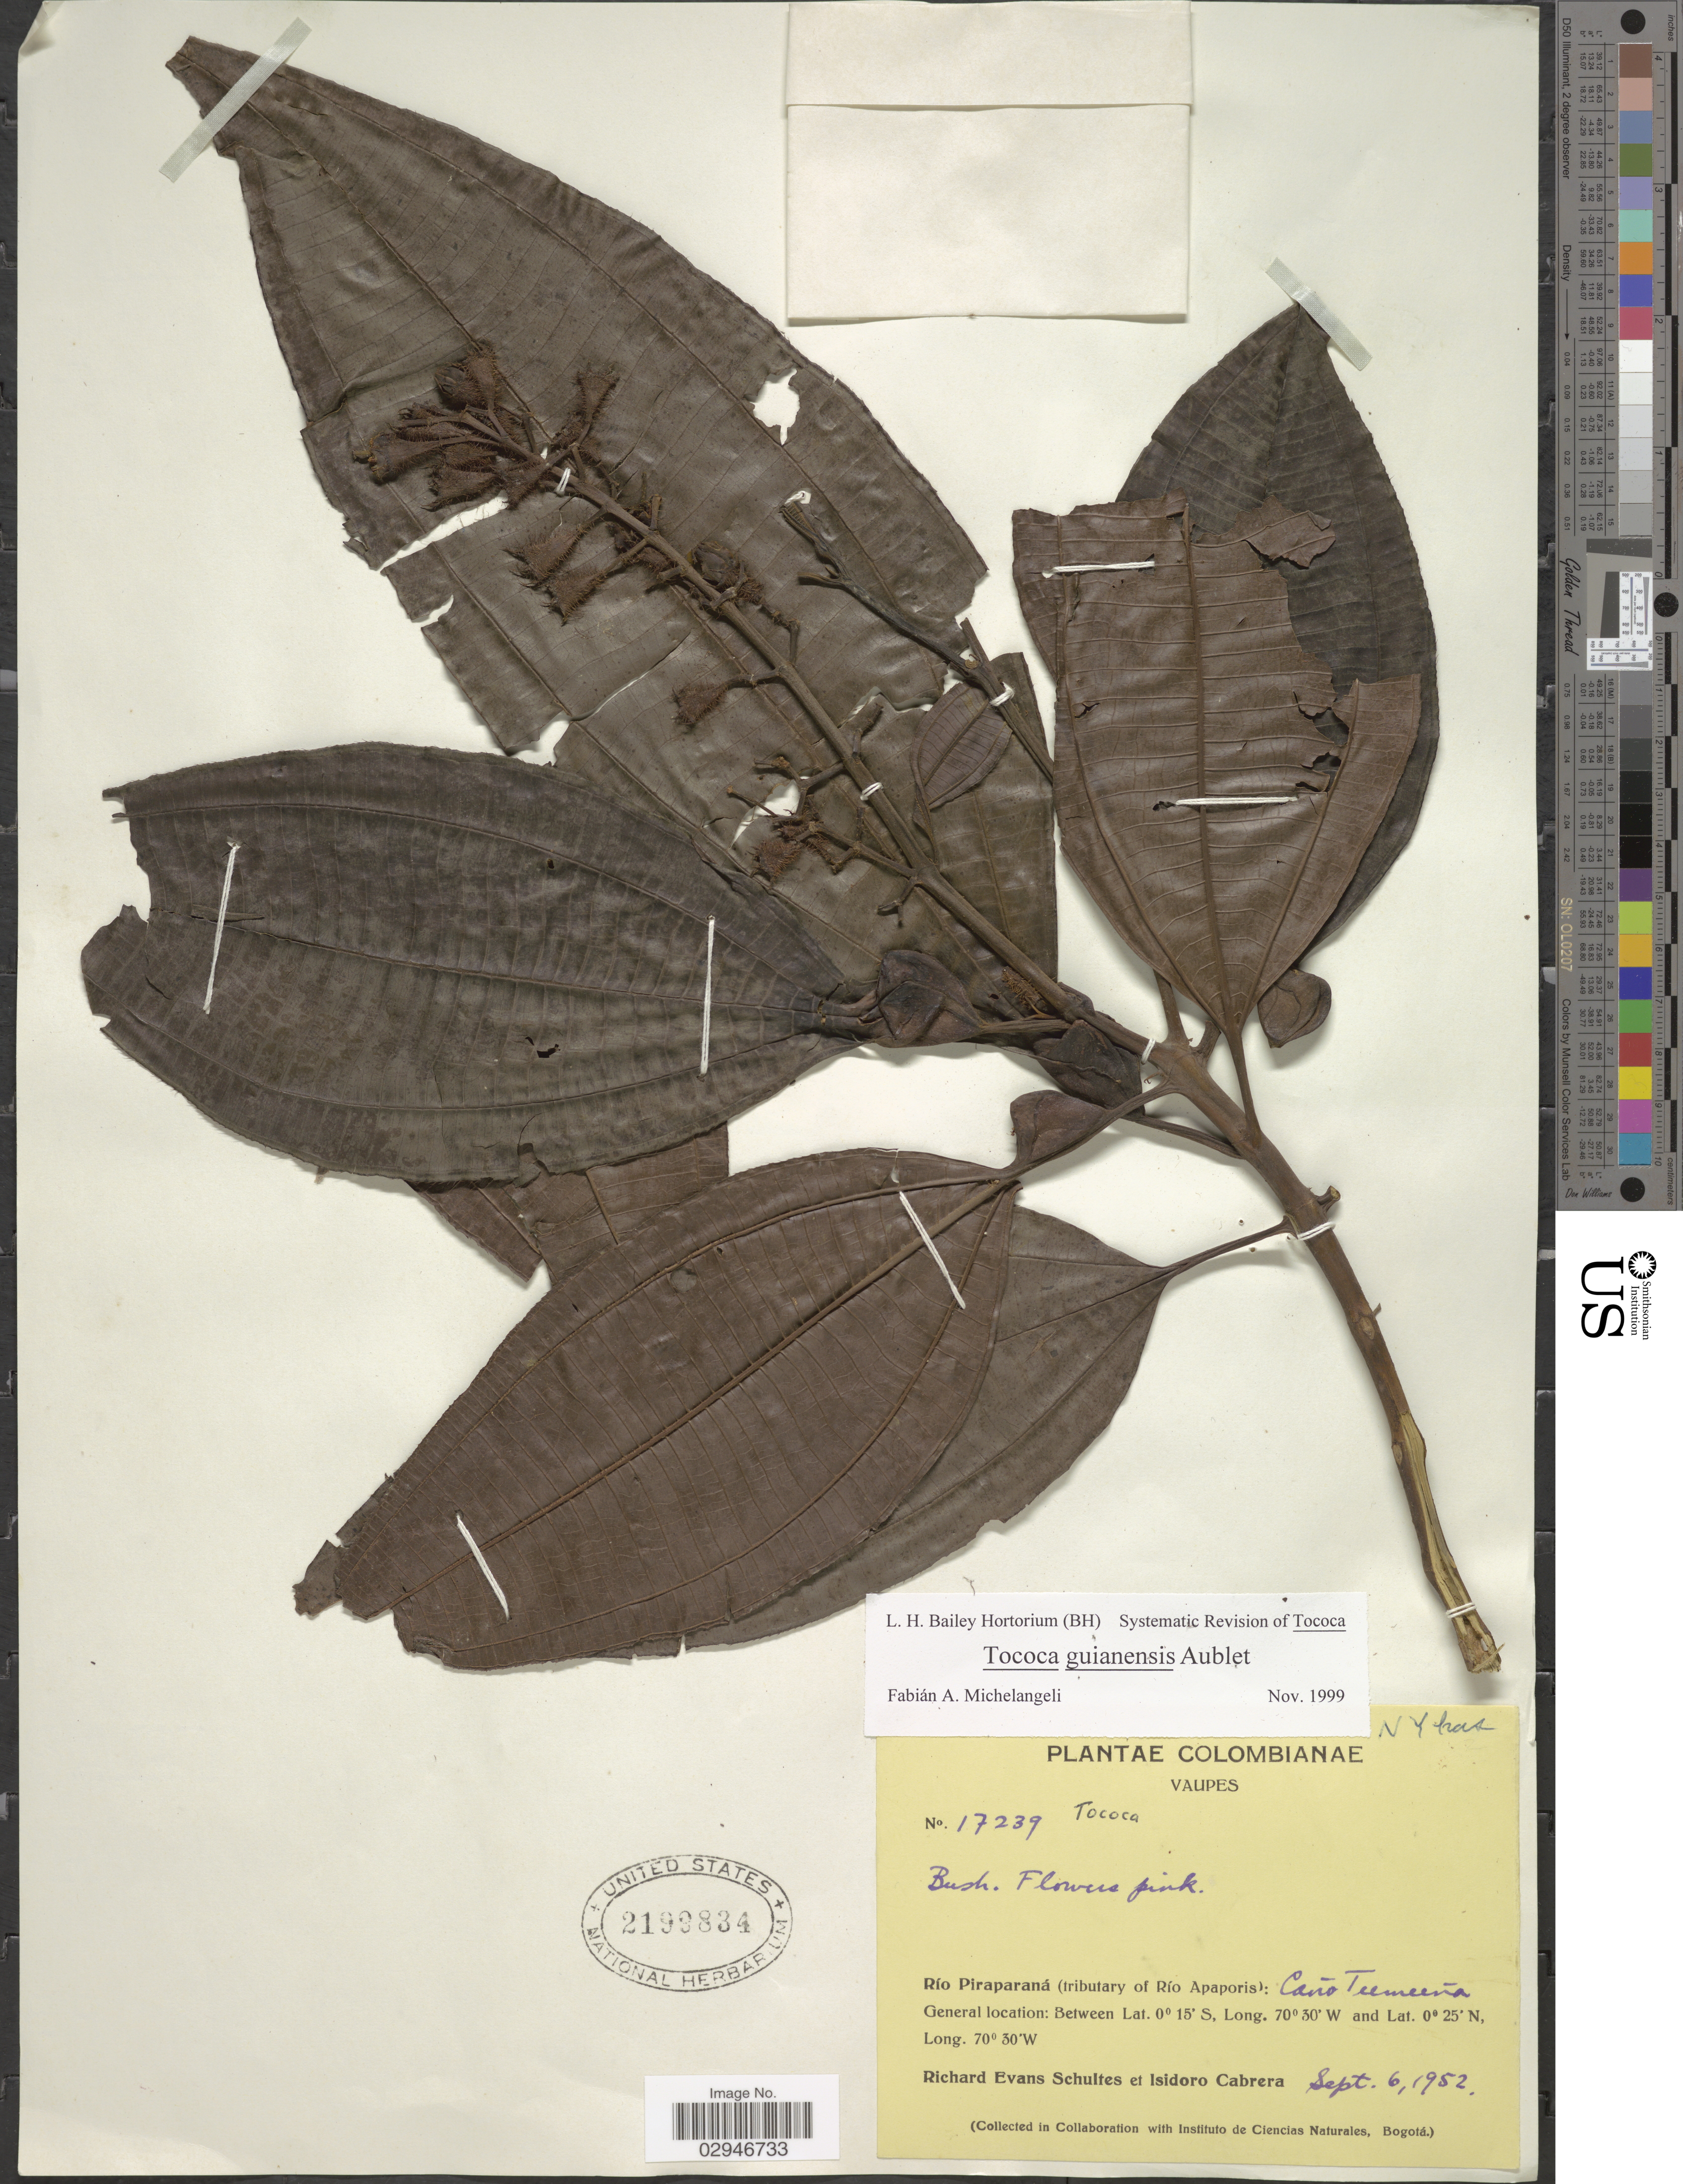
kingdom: Plantae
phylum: Tracheophyta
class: Magnoliopsida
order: Myrtales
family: Melastomataceae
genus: Tococa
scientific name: Tococa guianensis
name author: Aubl.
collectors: R. E. Schultes & I. Cabrera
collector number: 17239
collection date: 1952-09-06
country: Colombia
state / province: Vaupés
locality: Vaupes. Río Piraparaná (tributary of Río Apaporis): Caño Teemeeña.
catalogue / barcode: US 2199834